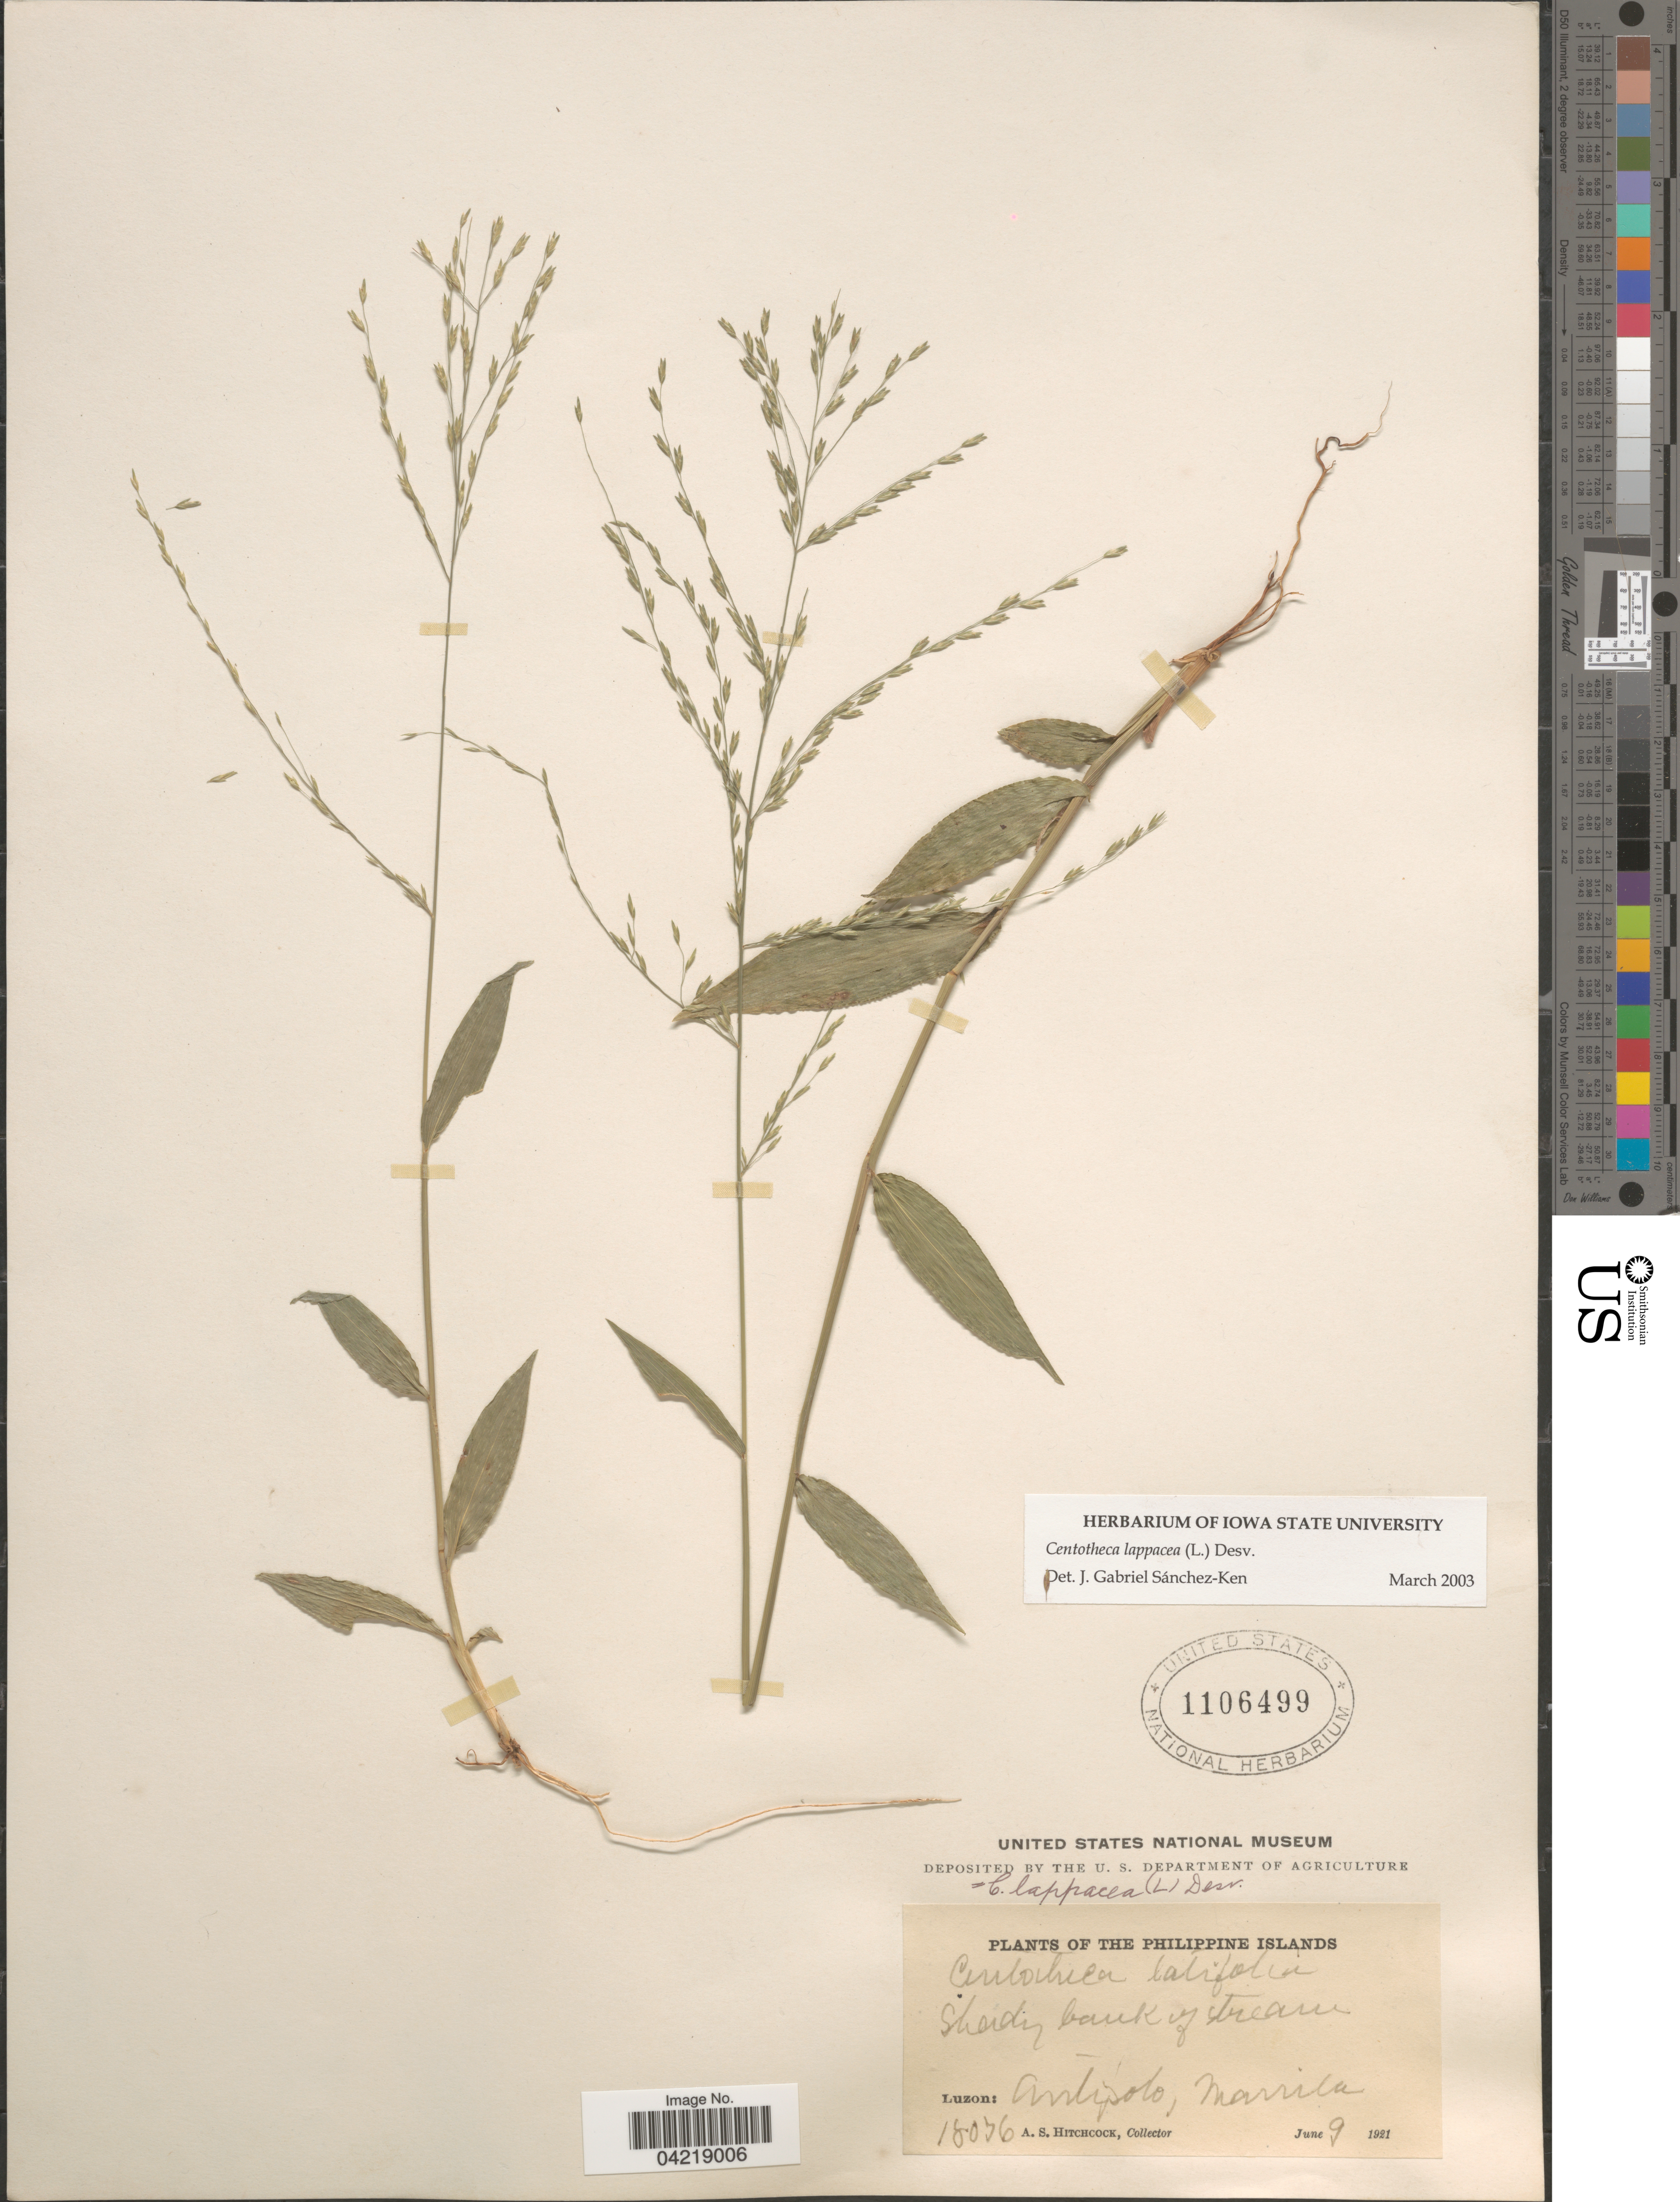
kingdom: Plantae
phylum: Tracheophyta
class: Liliopsida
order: Poales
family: Poaceae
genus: Centotheca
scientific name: Centotheca lappacea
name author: (L.) Desv.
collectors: A. S. Hitchcock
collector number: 18076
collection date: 1921-06-09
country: Philippines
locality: Philippine Islands. Shady bank of stream. Luzon: Antipolo, Manila.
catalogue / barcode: US 1106499